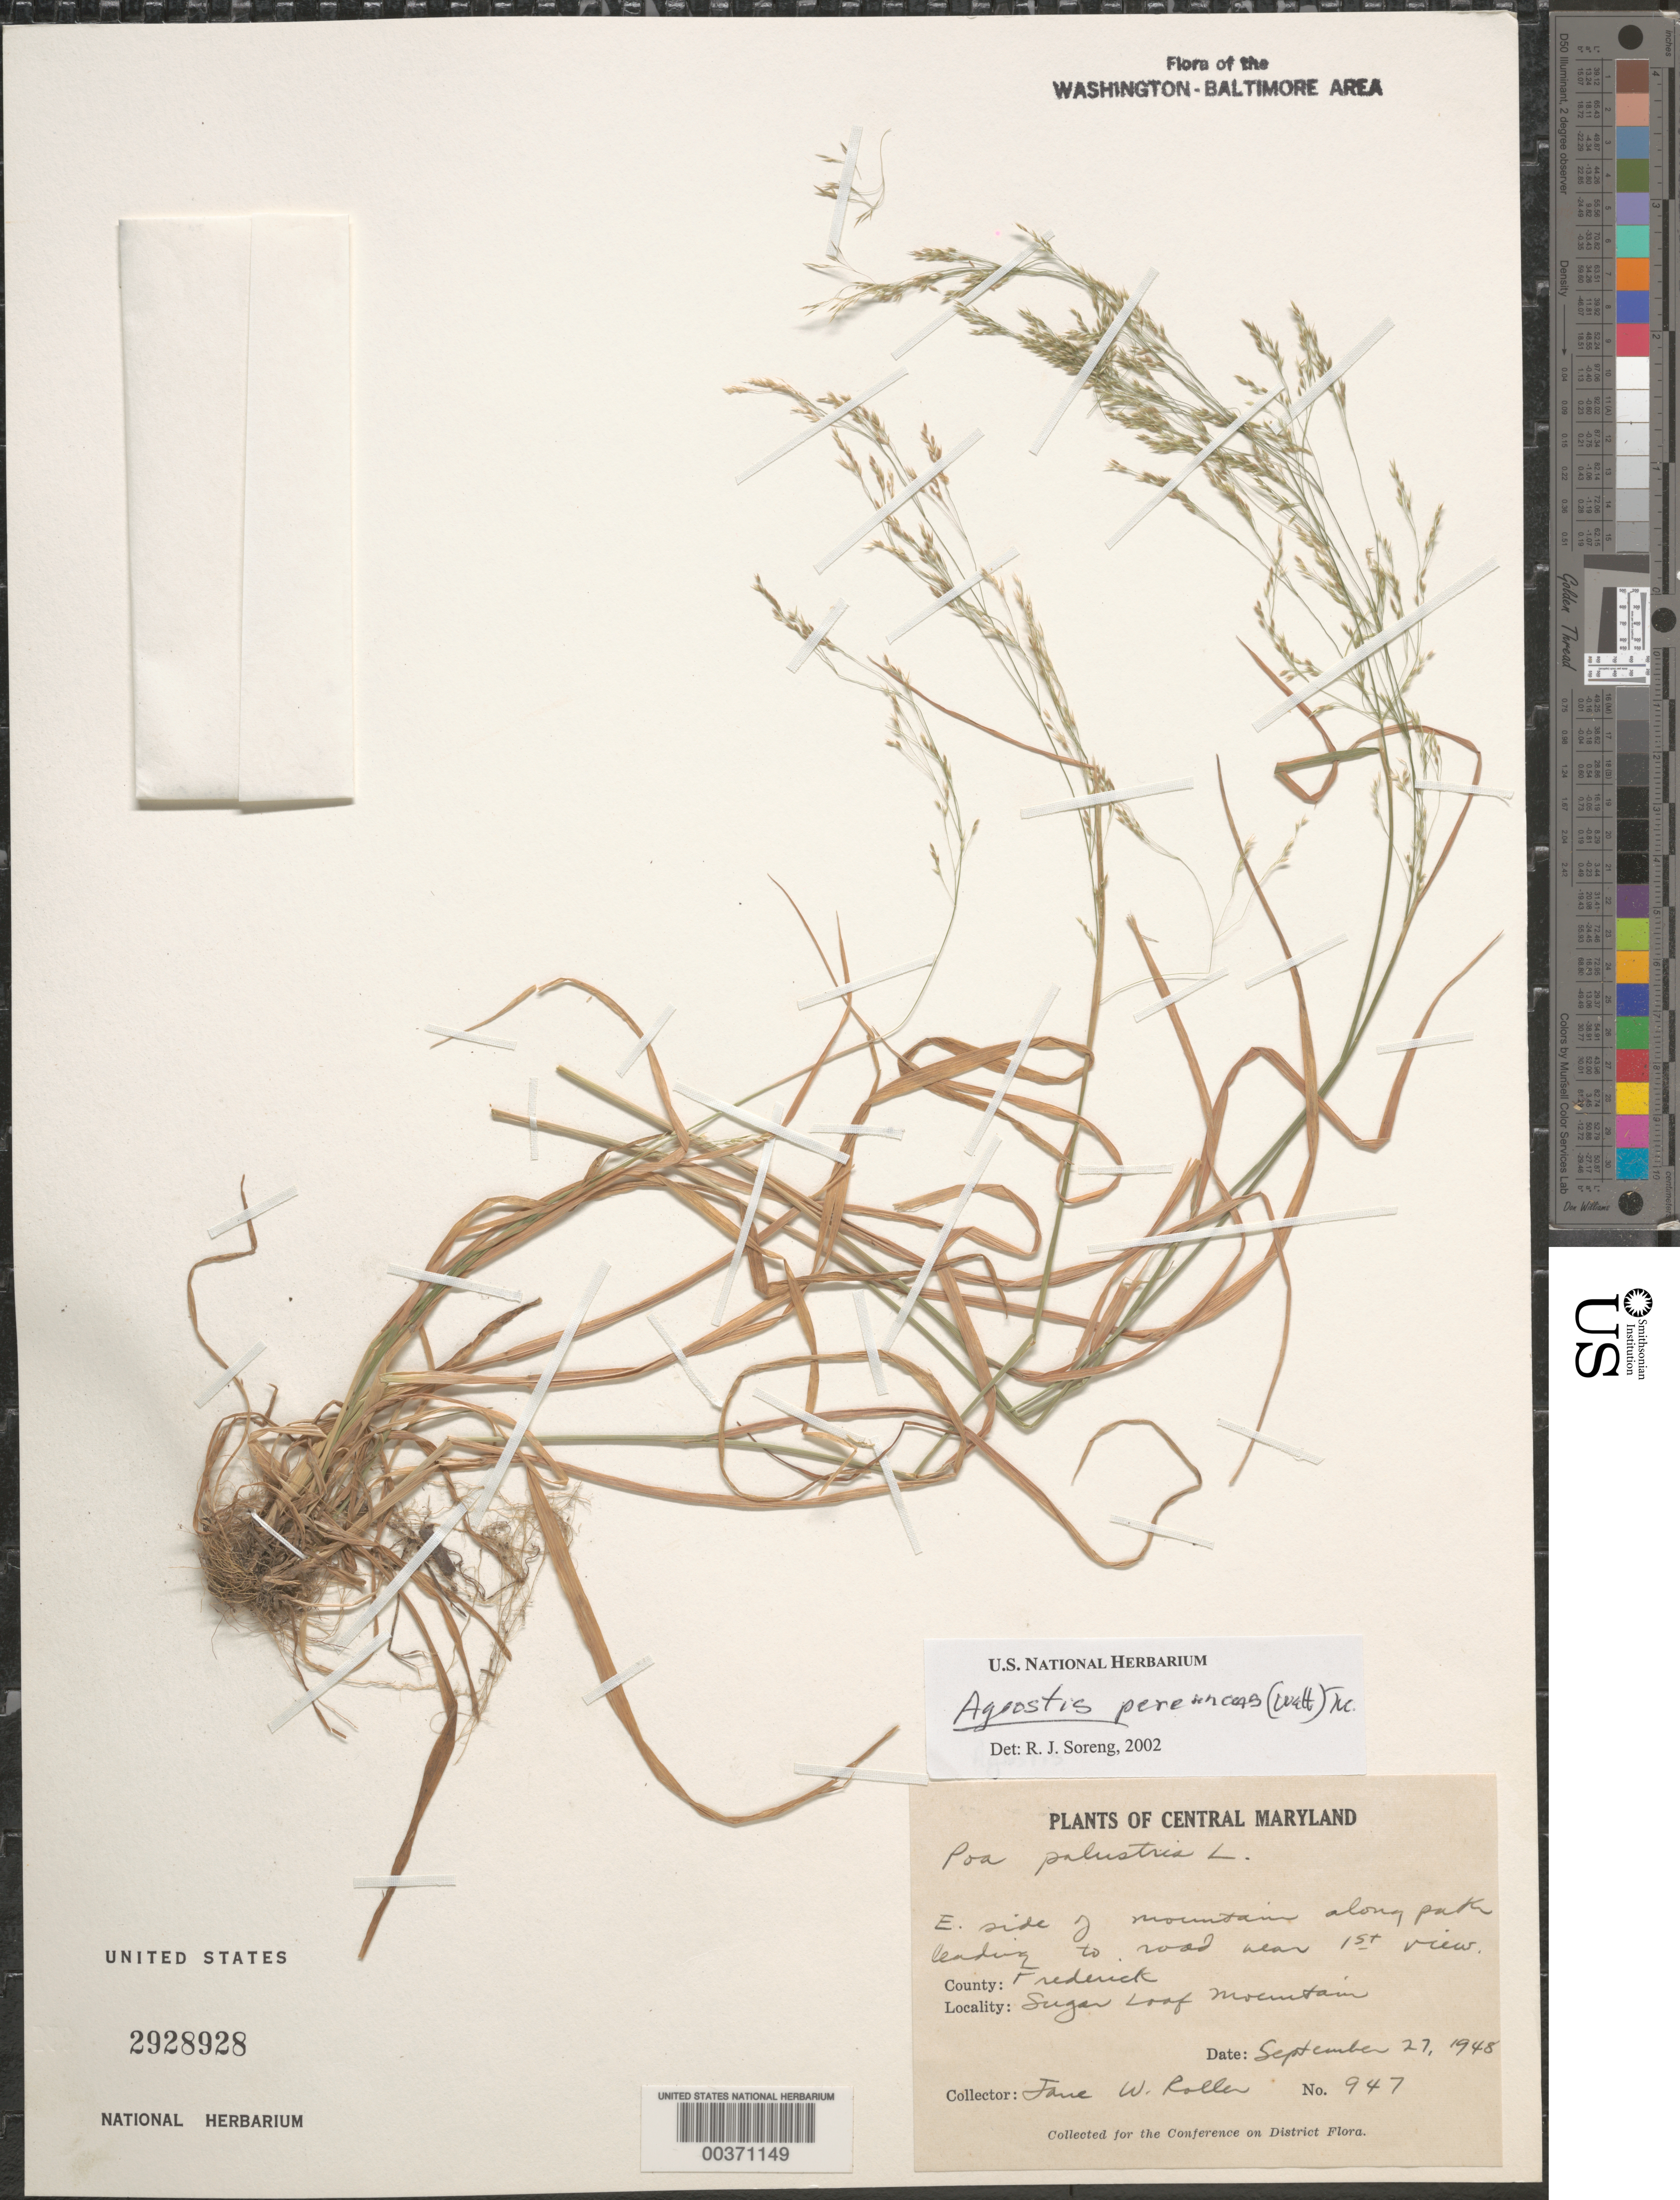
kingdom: Plantae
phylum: Tracheophyta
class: Liliopsida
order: Poales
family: Poaceae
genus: Agrostis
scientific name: Agrostis perennans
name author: (Walter) Tuck.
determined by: Soreng, Robert J., Research Associate (BOT), Smithsonian Institution - National Museum of Natural History (UNITED STATES)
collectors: J. W. Roller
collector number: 947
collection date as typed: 27 Sep 1948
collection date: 1948-09-27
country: United States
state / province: Maryland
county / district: Frederick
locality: Sugar Loaf Mountain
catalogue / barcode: US 2928928